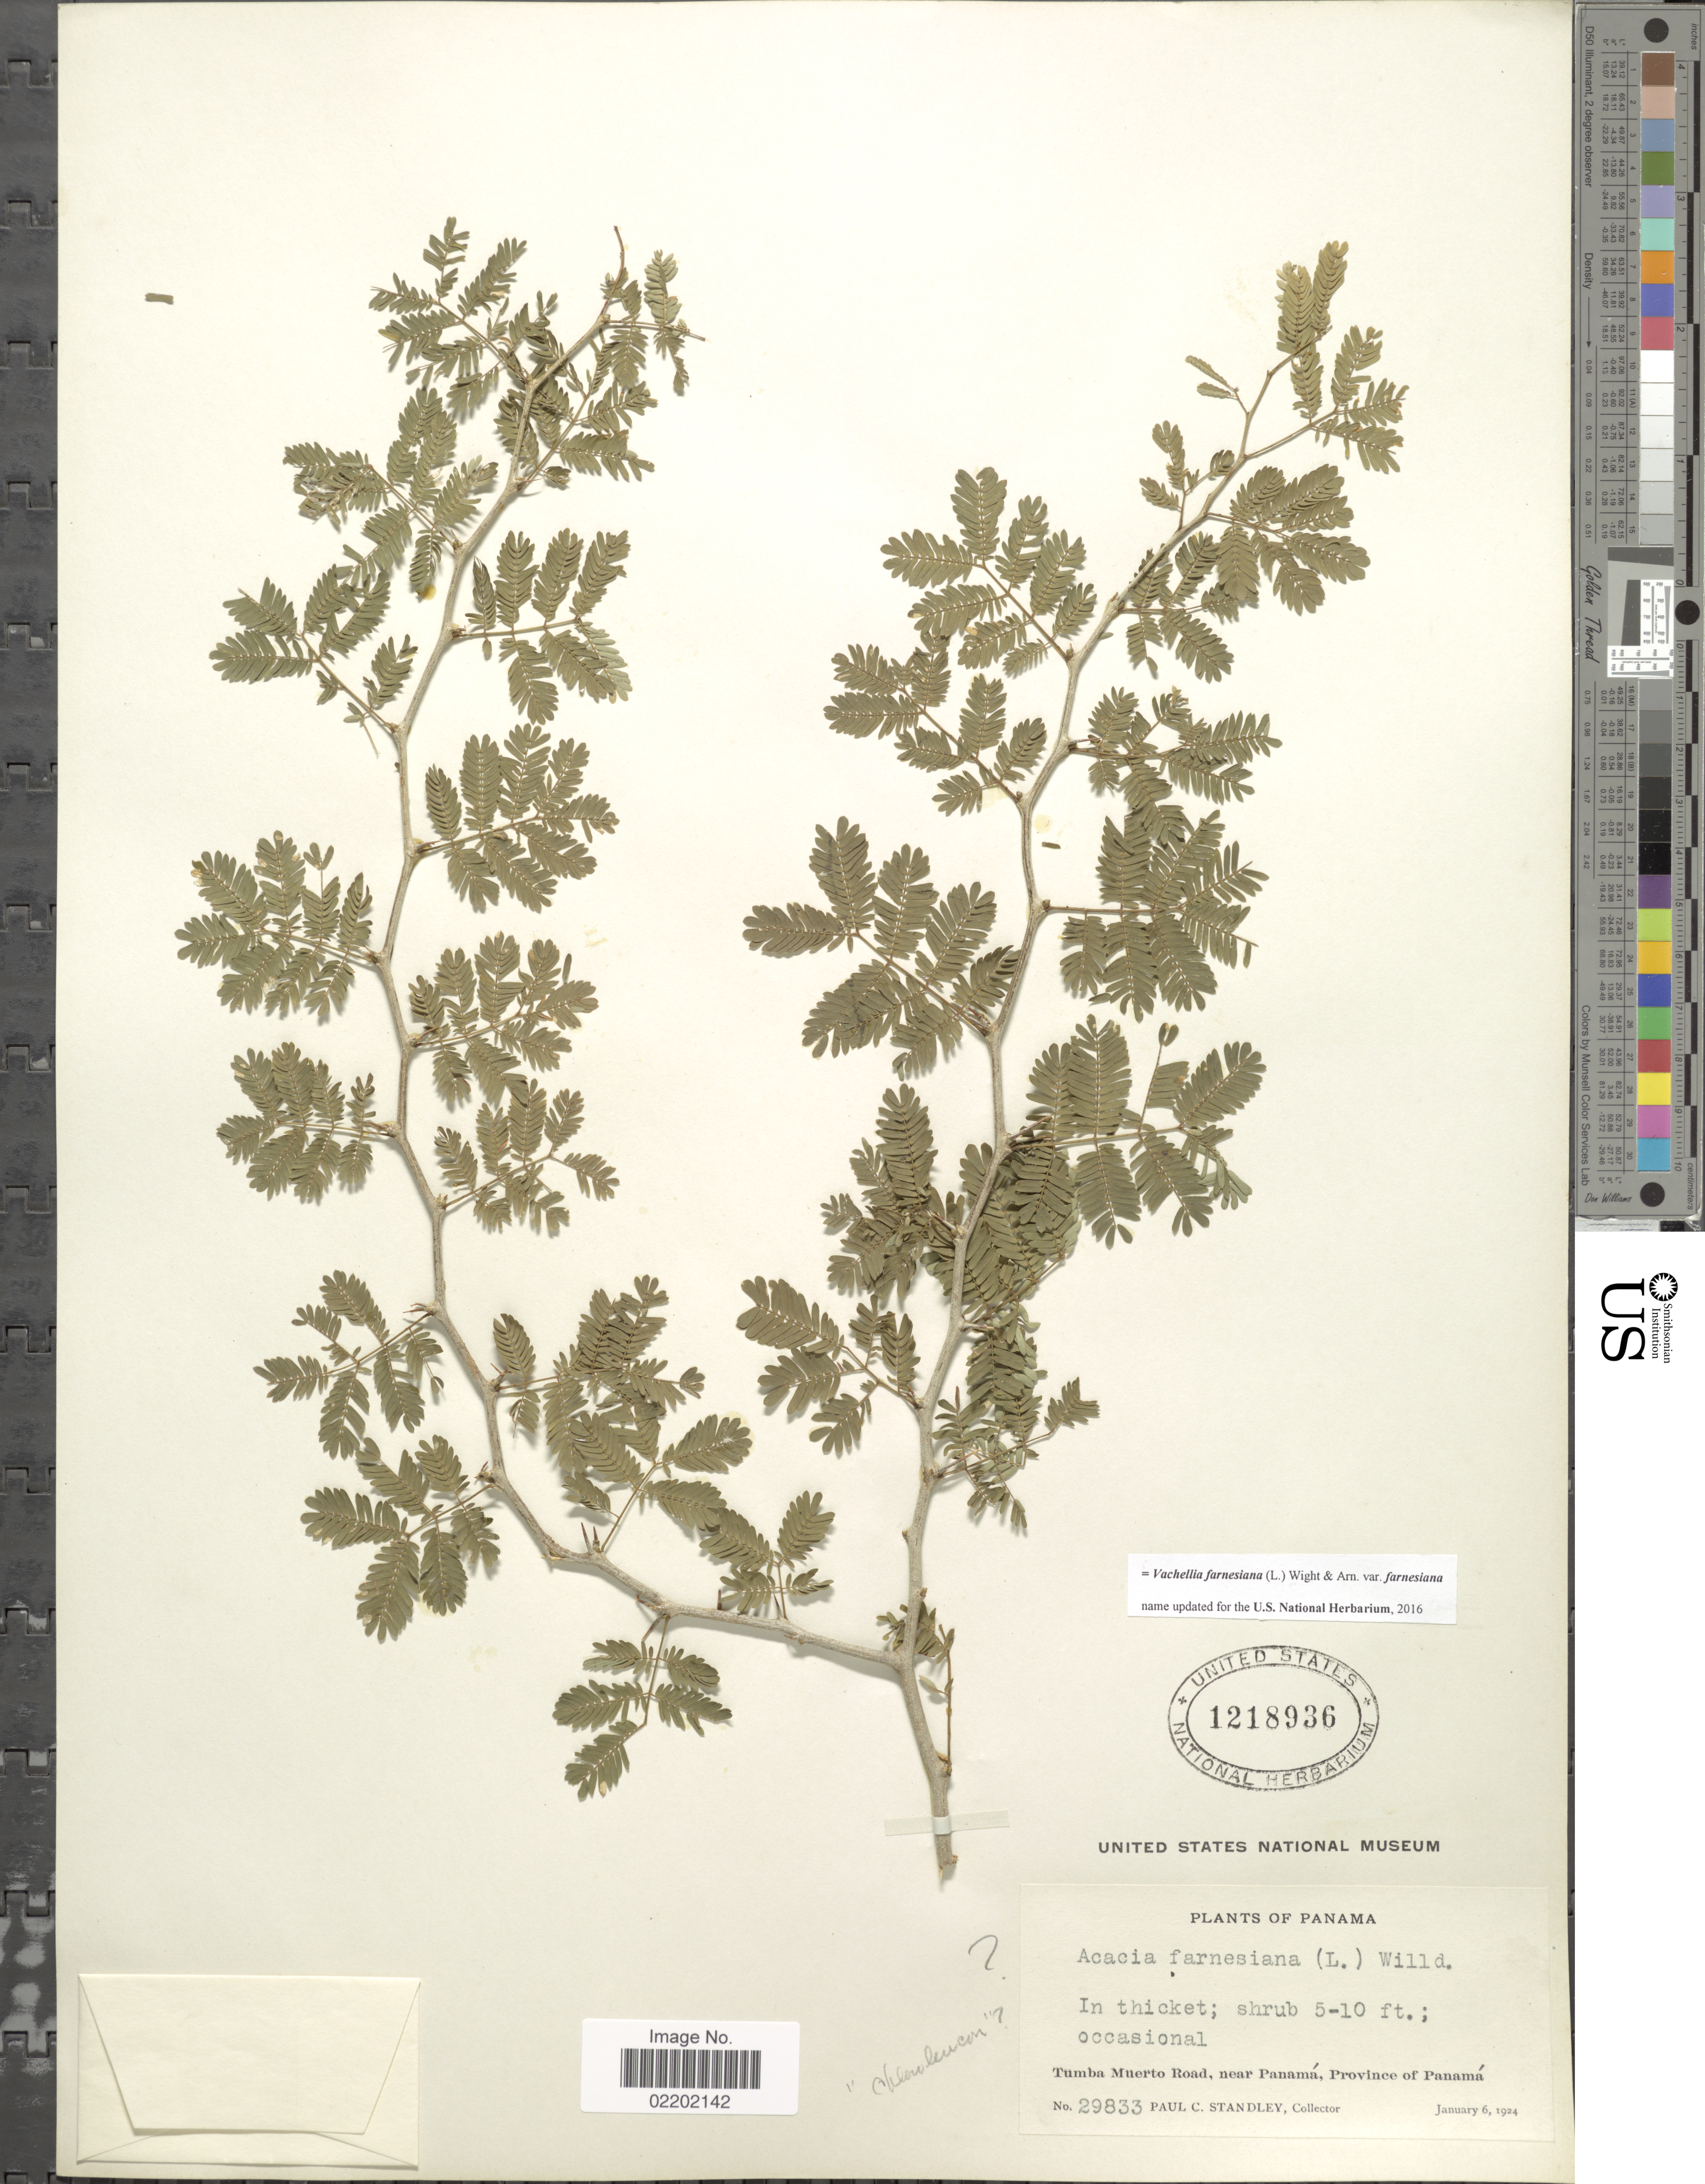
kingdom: Plantae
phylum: Tracheophyta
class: Magnoliopsida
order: Fabales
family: Fabaceae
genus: Vachellia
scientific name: Vachellia farnesiana var. farnesiana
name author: (L.) Wight & Arn.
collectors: P. C. Standley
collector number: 29833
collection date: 1924-01-06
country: Panama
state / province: Panamá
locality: In thicket; occasional, Tumba Muerto Road, near Panamá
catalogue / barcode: US 1218936